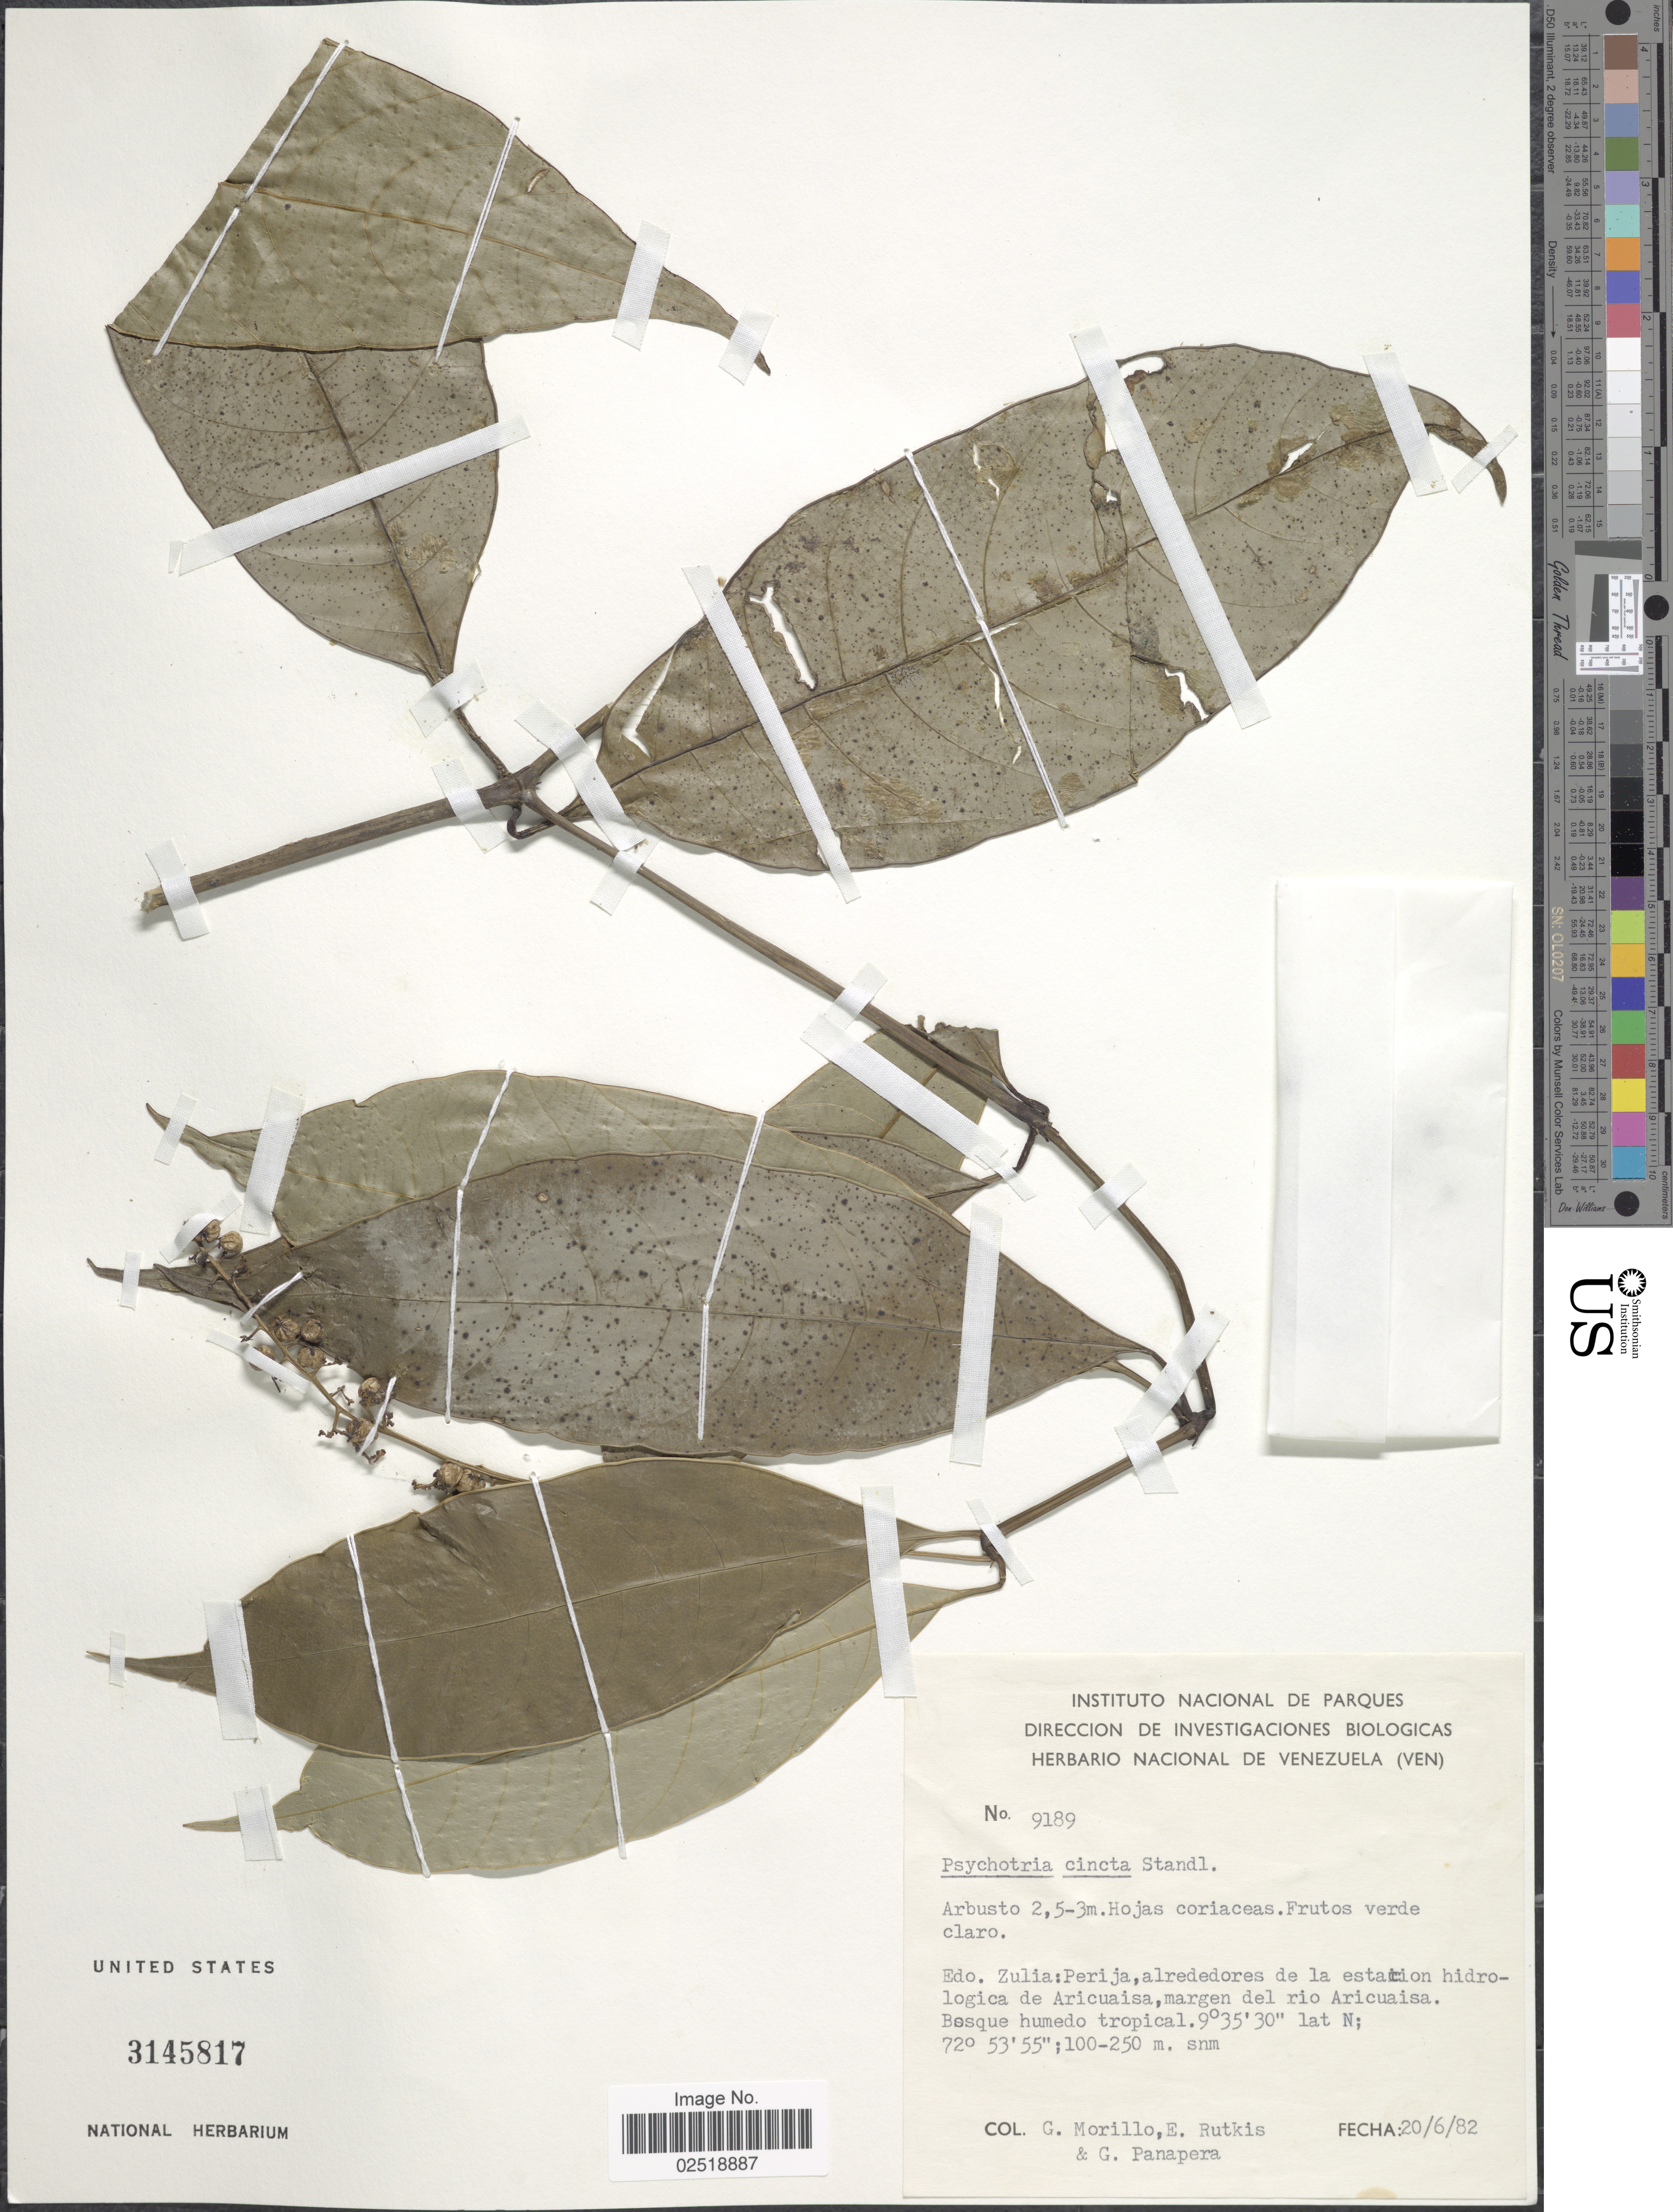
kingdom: Plantae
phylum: Tracheophyta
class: Magnoliopsida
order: Gentianales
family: Rubiaceae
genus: Psychotria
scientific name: Psychotria cincta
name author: Standl.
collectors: G. Morillo, E. Rutkis & G. Panapera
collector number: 9189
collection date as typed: Transcribed d/m/y: 20/6/82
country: Venezuela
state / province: Zulia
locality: Perija, alrededores de la estacion hidrologica de Aricuaisa, margen del rio Aricuaisa. Bosque humedo tropical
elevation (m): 100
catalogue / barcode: US 3145817